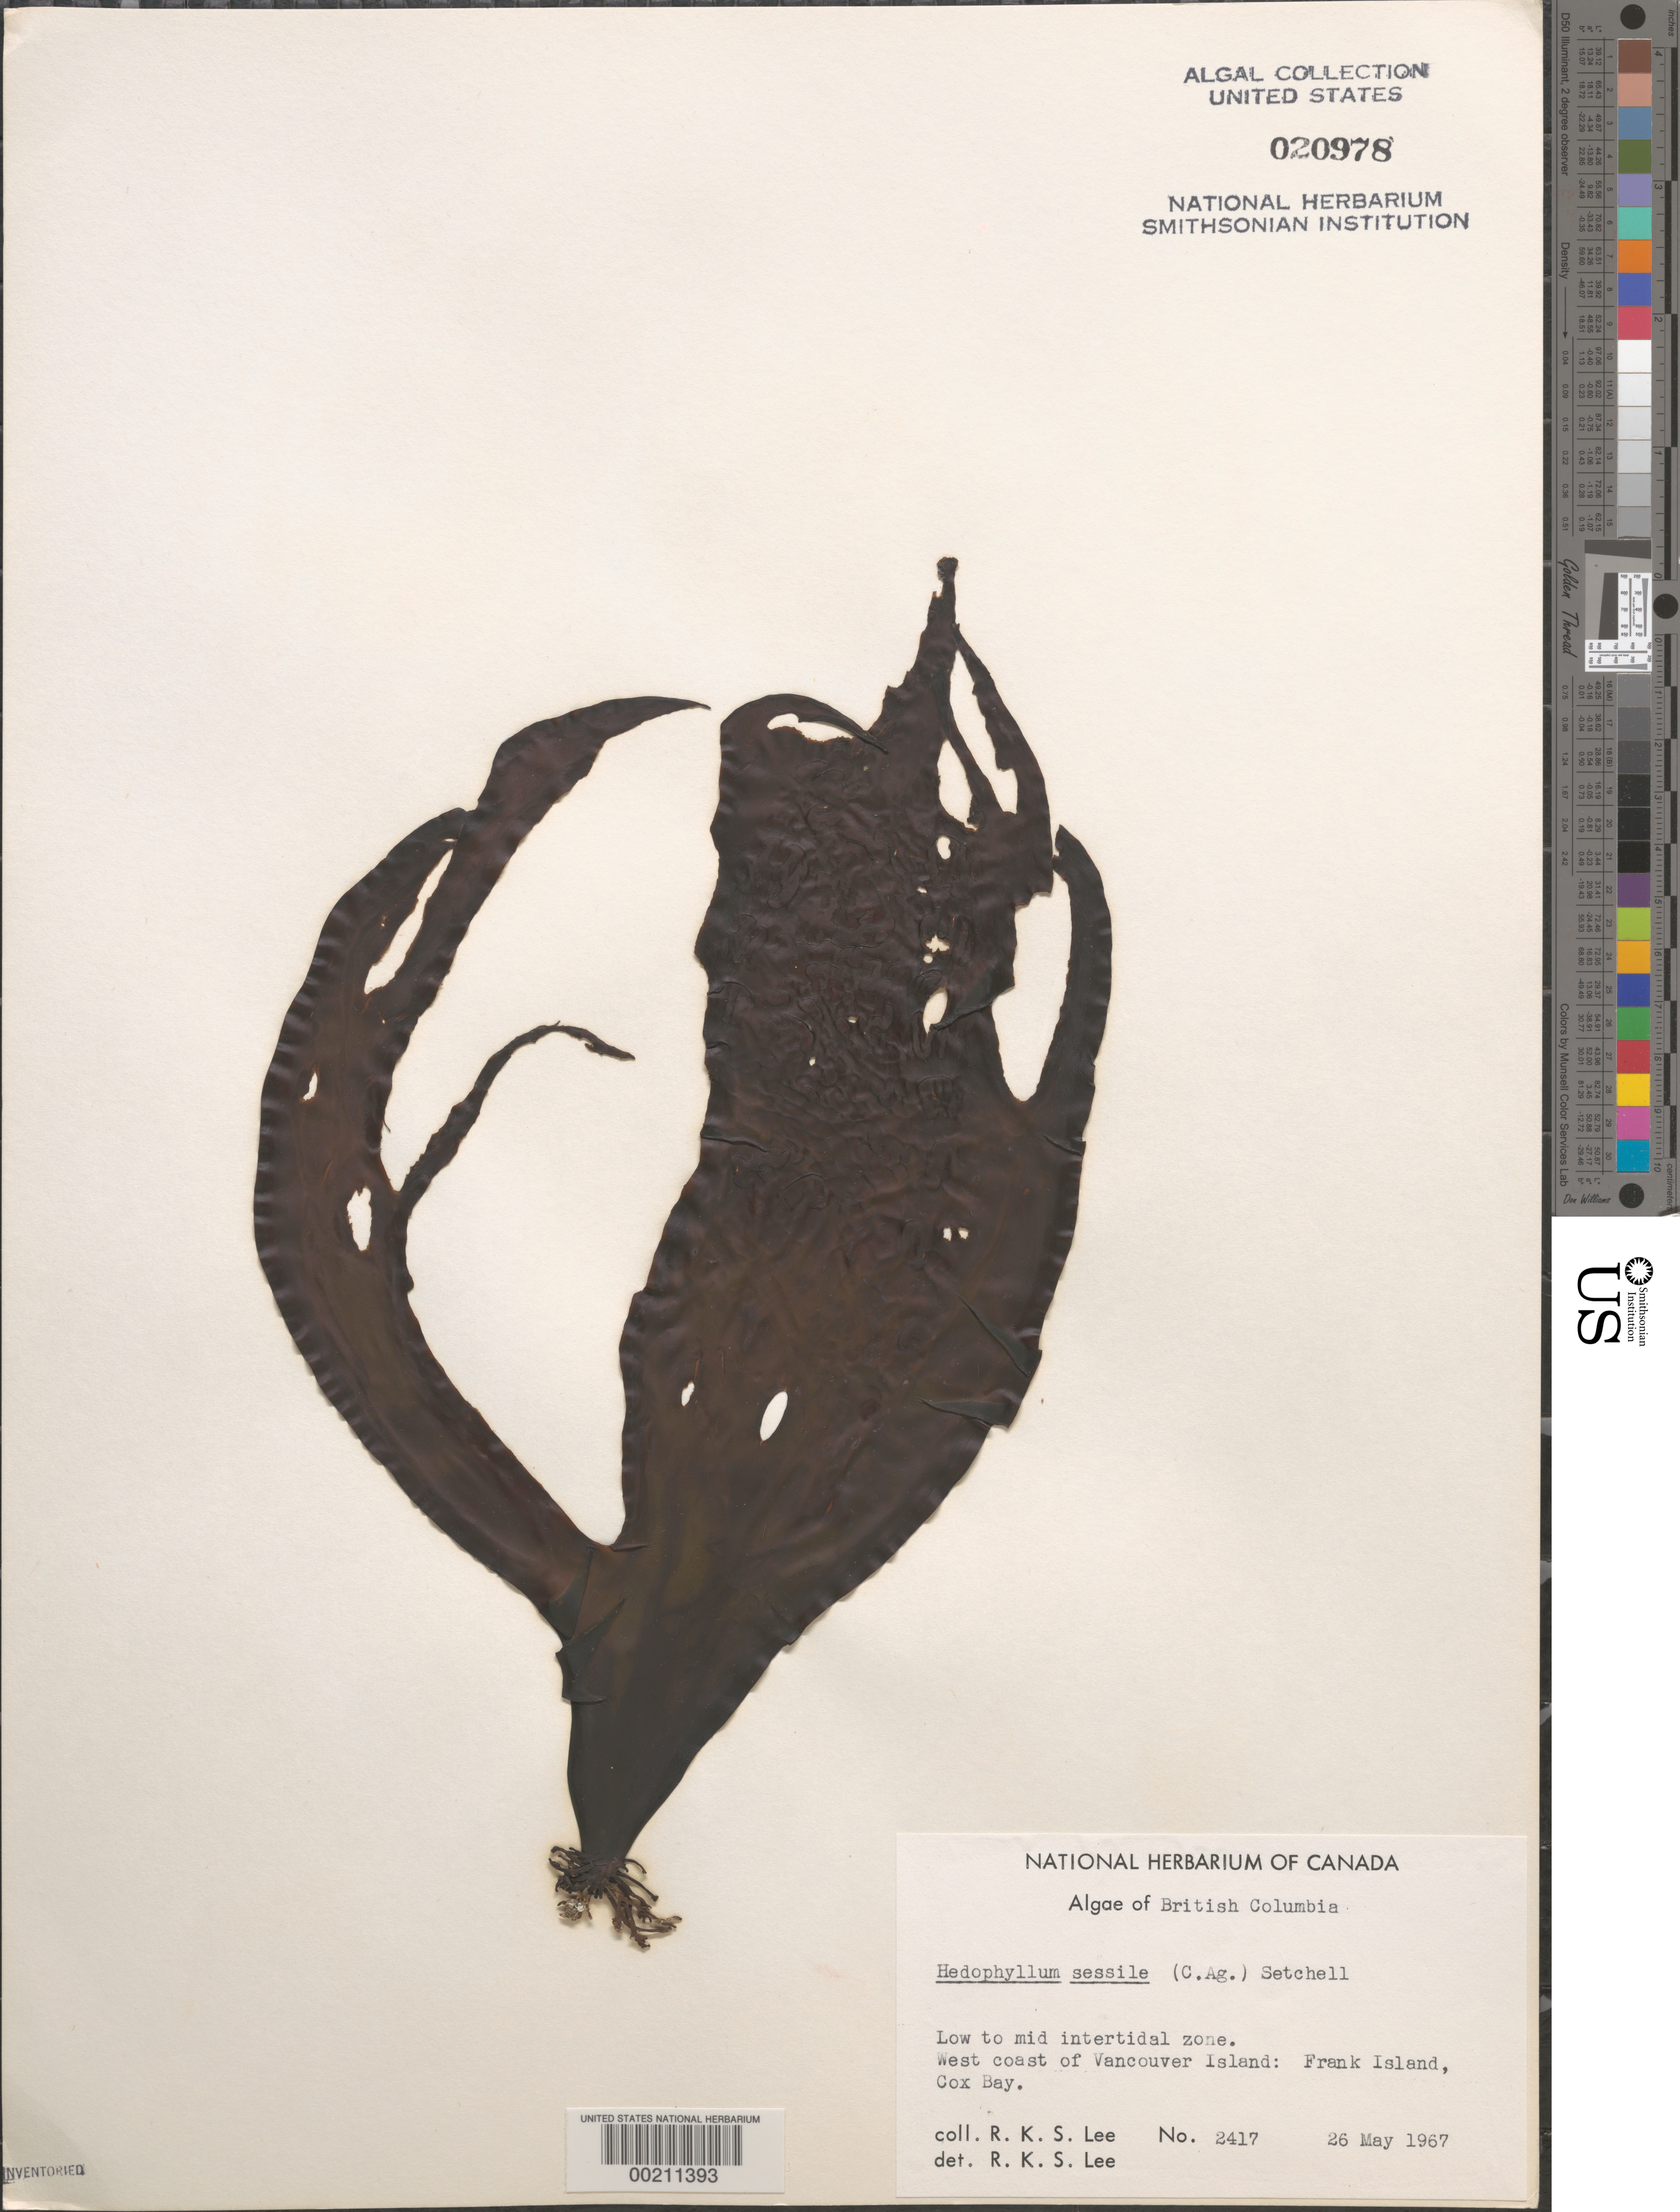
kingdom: Chromista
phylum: Ochrophyta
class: Phaeophyceae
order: Laminariales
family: Laminariaceae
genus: Hedophyllum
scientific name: Hedophyllum sessile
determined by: Lee, R. K. S.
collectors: R. Lee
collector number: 2417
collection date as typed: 26 May 1967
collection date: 1967-05-26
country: Canada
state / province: British Columbia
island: Frank Island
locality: Cox Bay, Vancouver Island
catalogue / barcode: US 20978